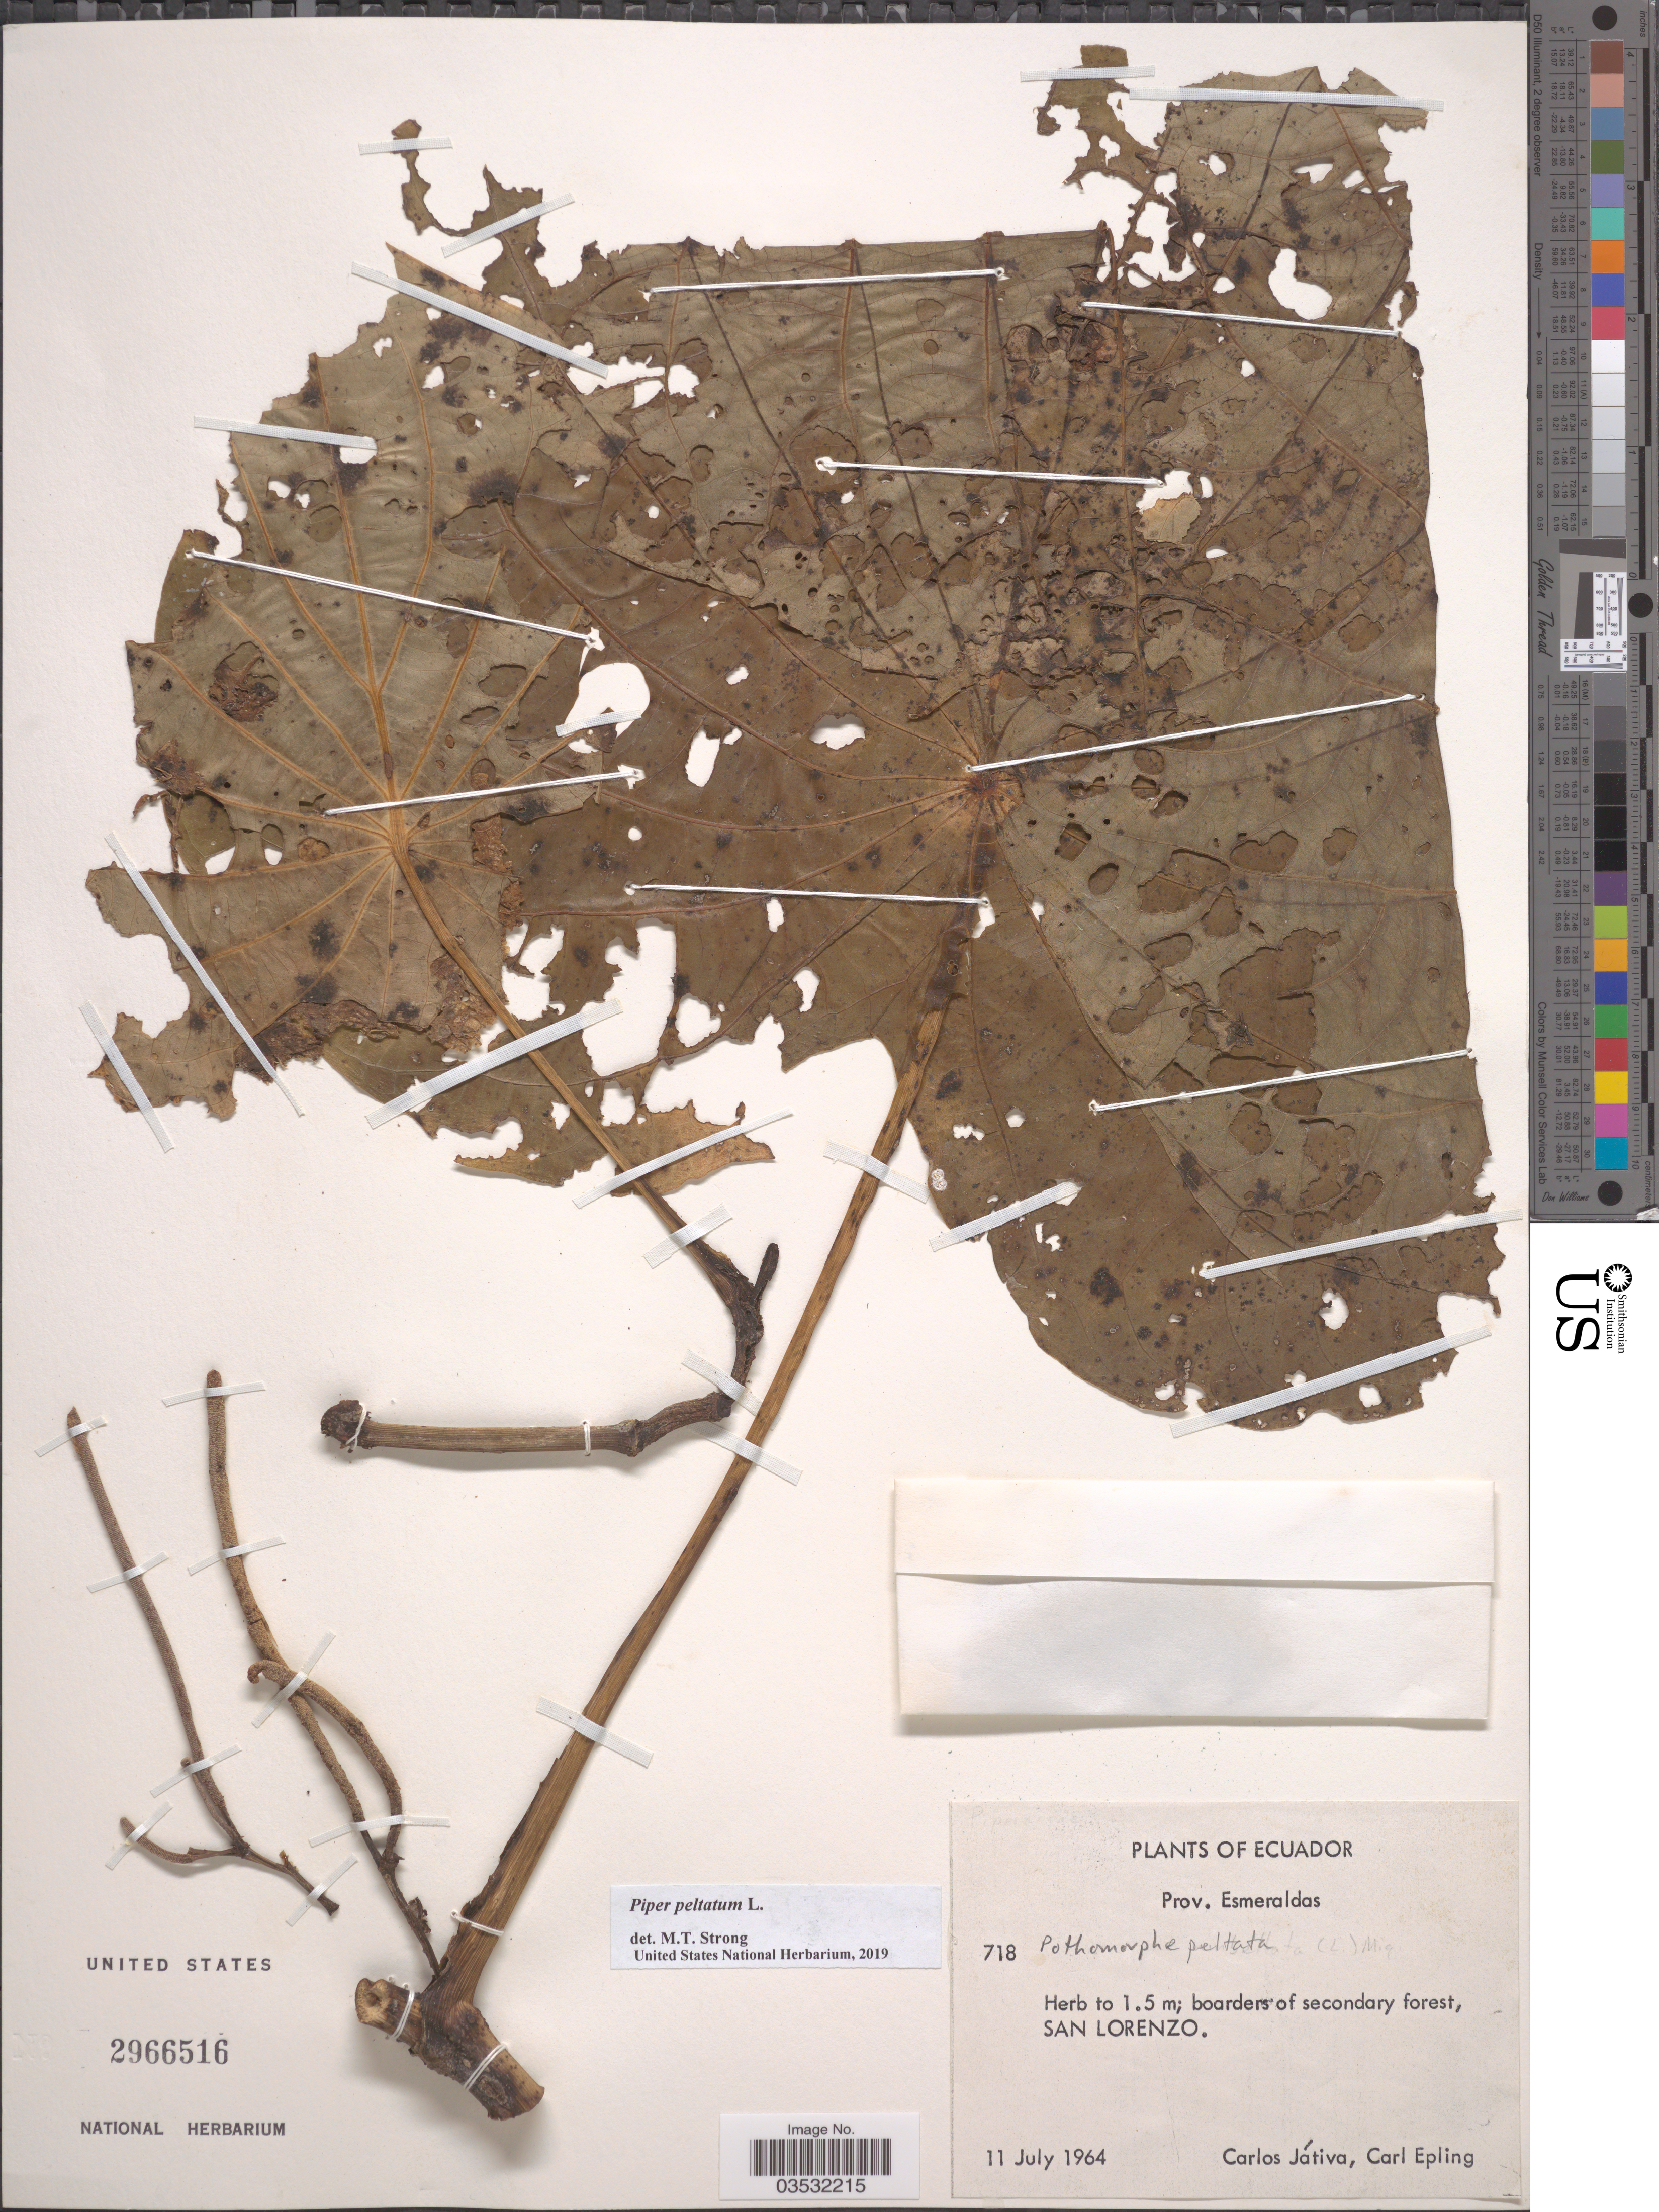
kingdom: Plantae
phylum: Tracheophyta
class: Magnoliopsida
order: Piperales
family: Piperaceae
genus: Piper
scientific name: Piper peltatum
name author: L.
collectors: C. D. Játiva & C. C. Epling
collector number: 718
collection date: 1964-07-11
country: Ecuador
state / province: Esmeraldas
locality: San Lorenzo.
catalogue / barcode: US 2966516